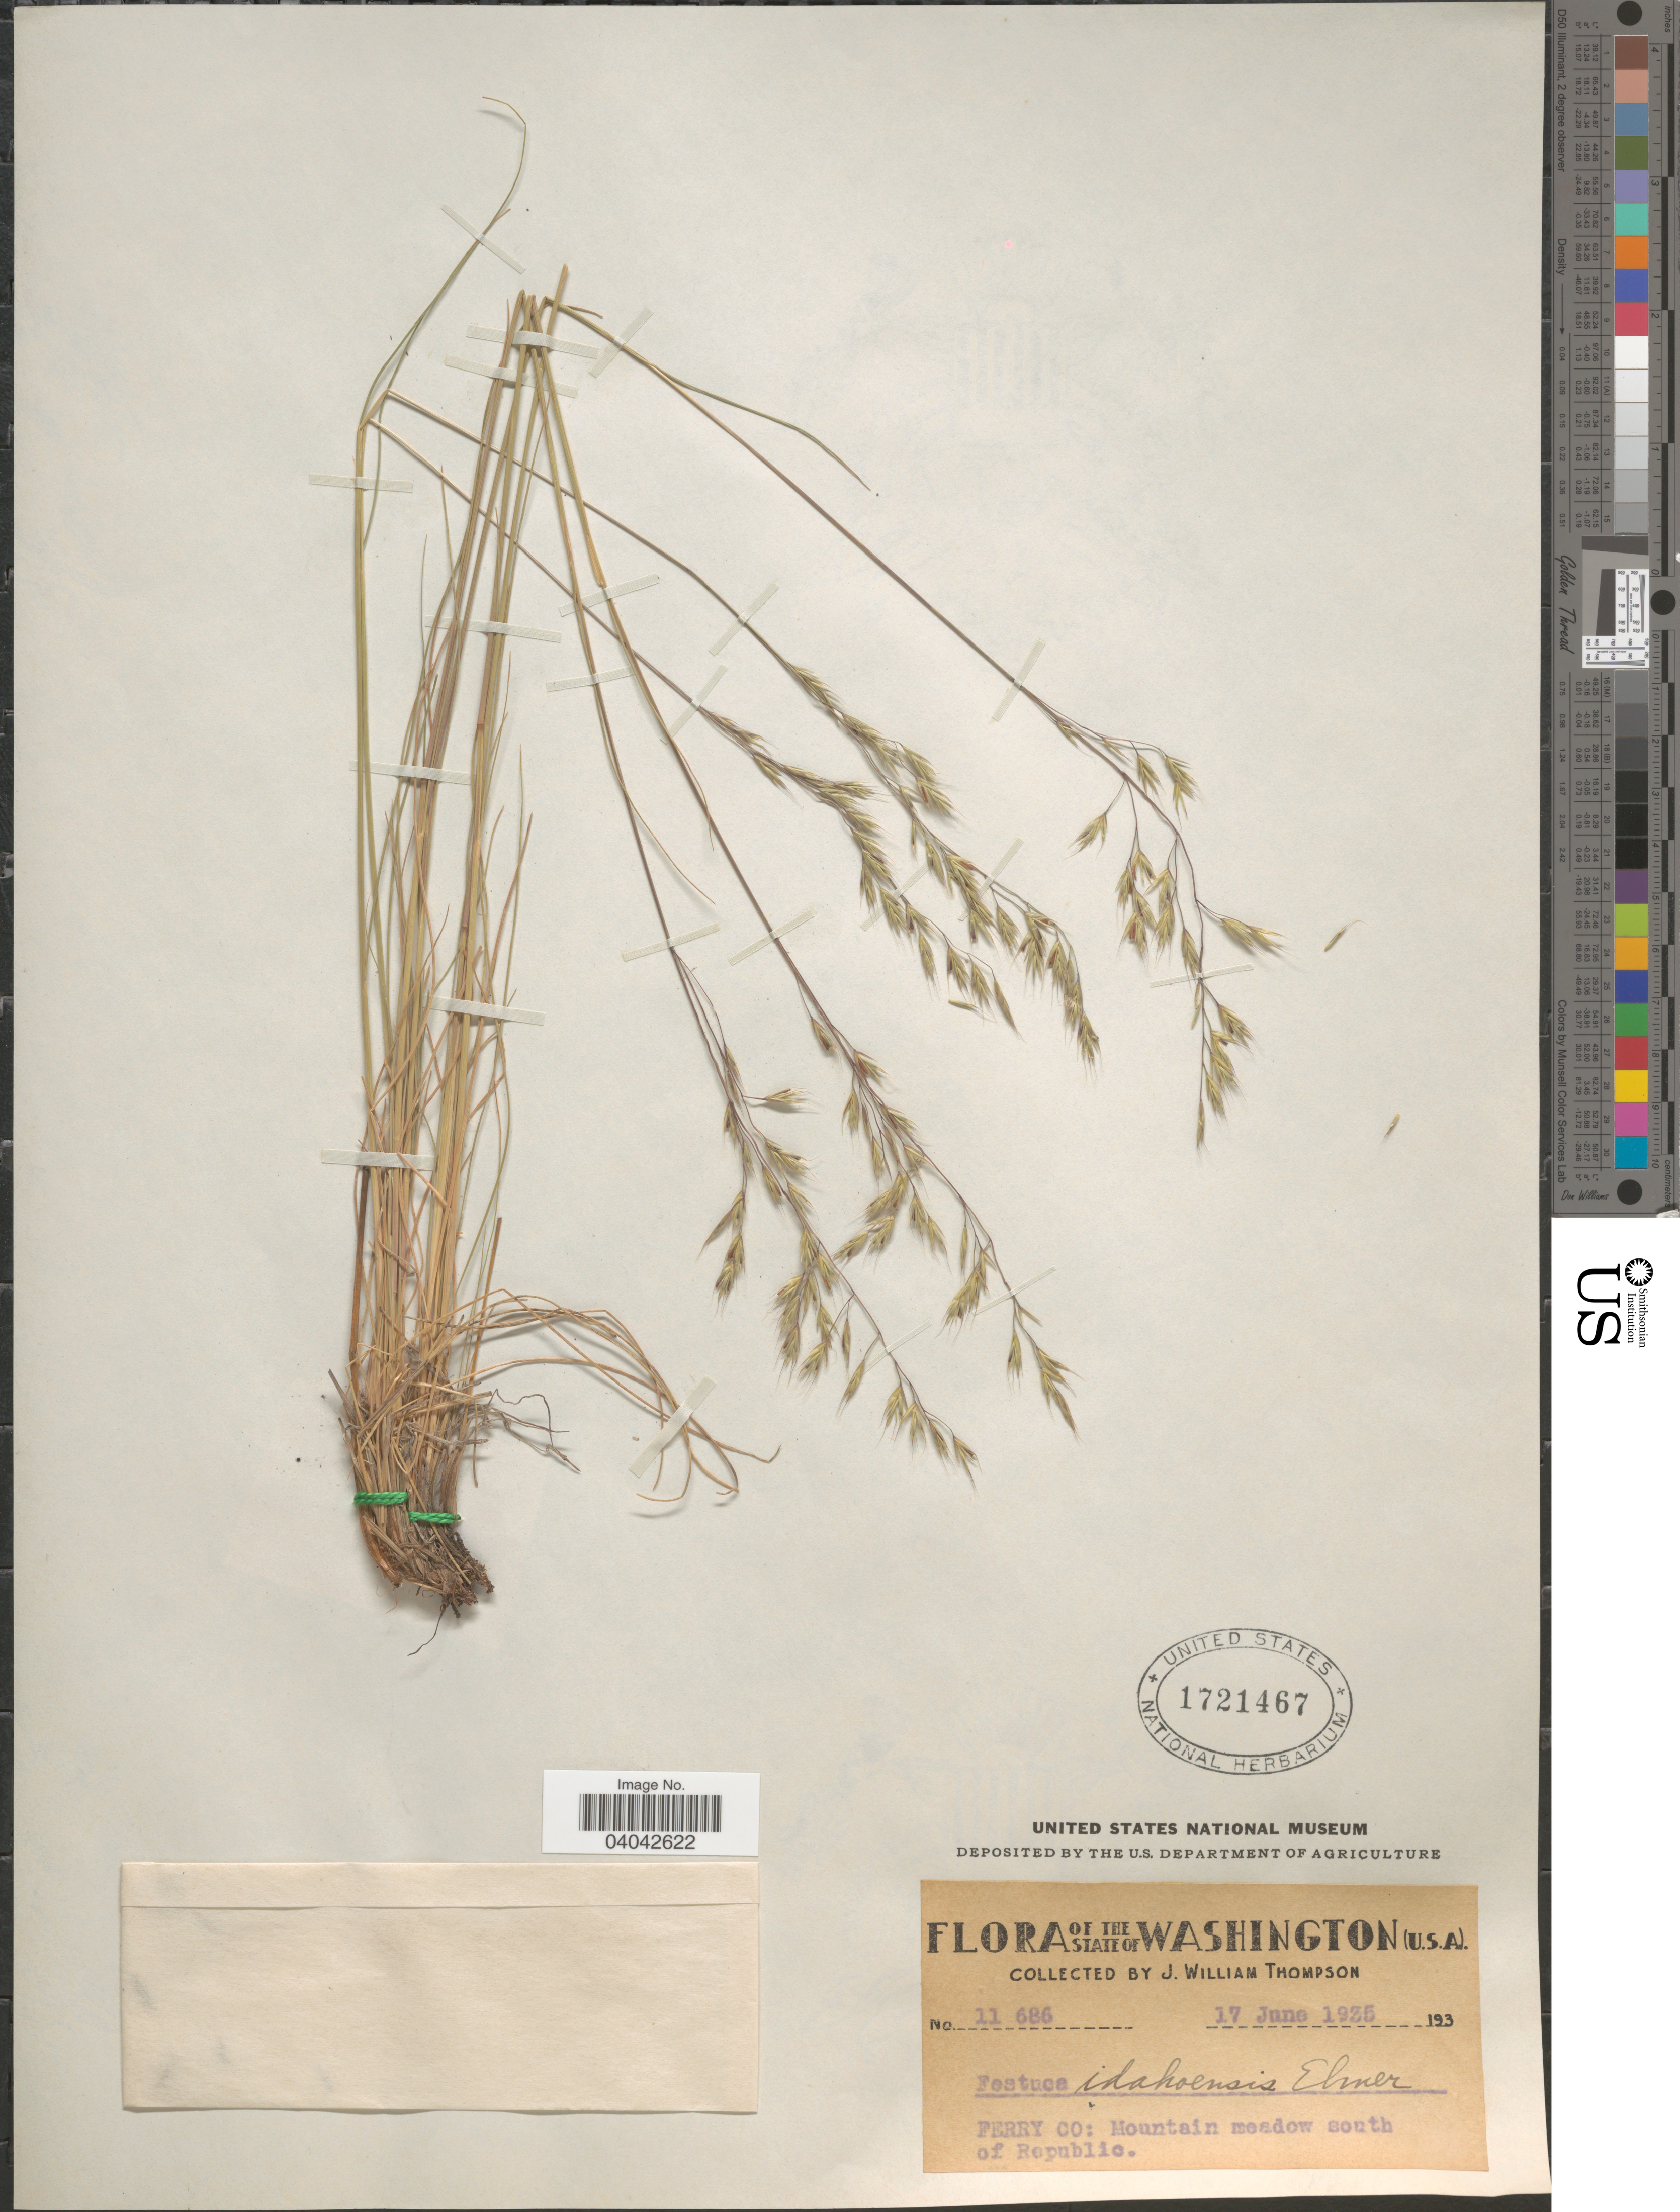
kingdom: Plantae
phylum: Tracheophyta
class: Liliopsida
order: Poales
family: Poaceae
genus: Festuca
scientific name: Festuca idahoensis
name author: Elmer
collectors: J. W. Thompson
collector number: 11686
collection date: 1935-06-17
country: United States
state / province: Washington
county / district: Ferry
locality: Ferry Co: Mountain meadow south of Republic.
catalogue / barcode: US 1721467